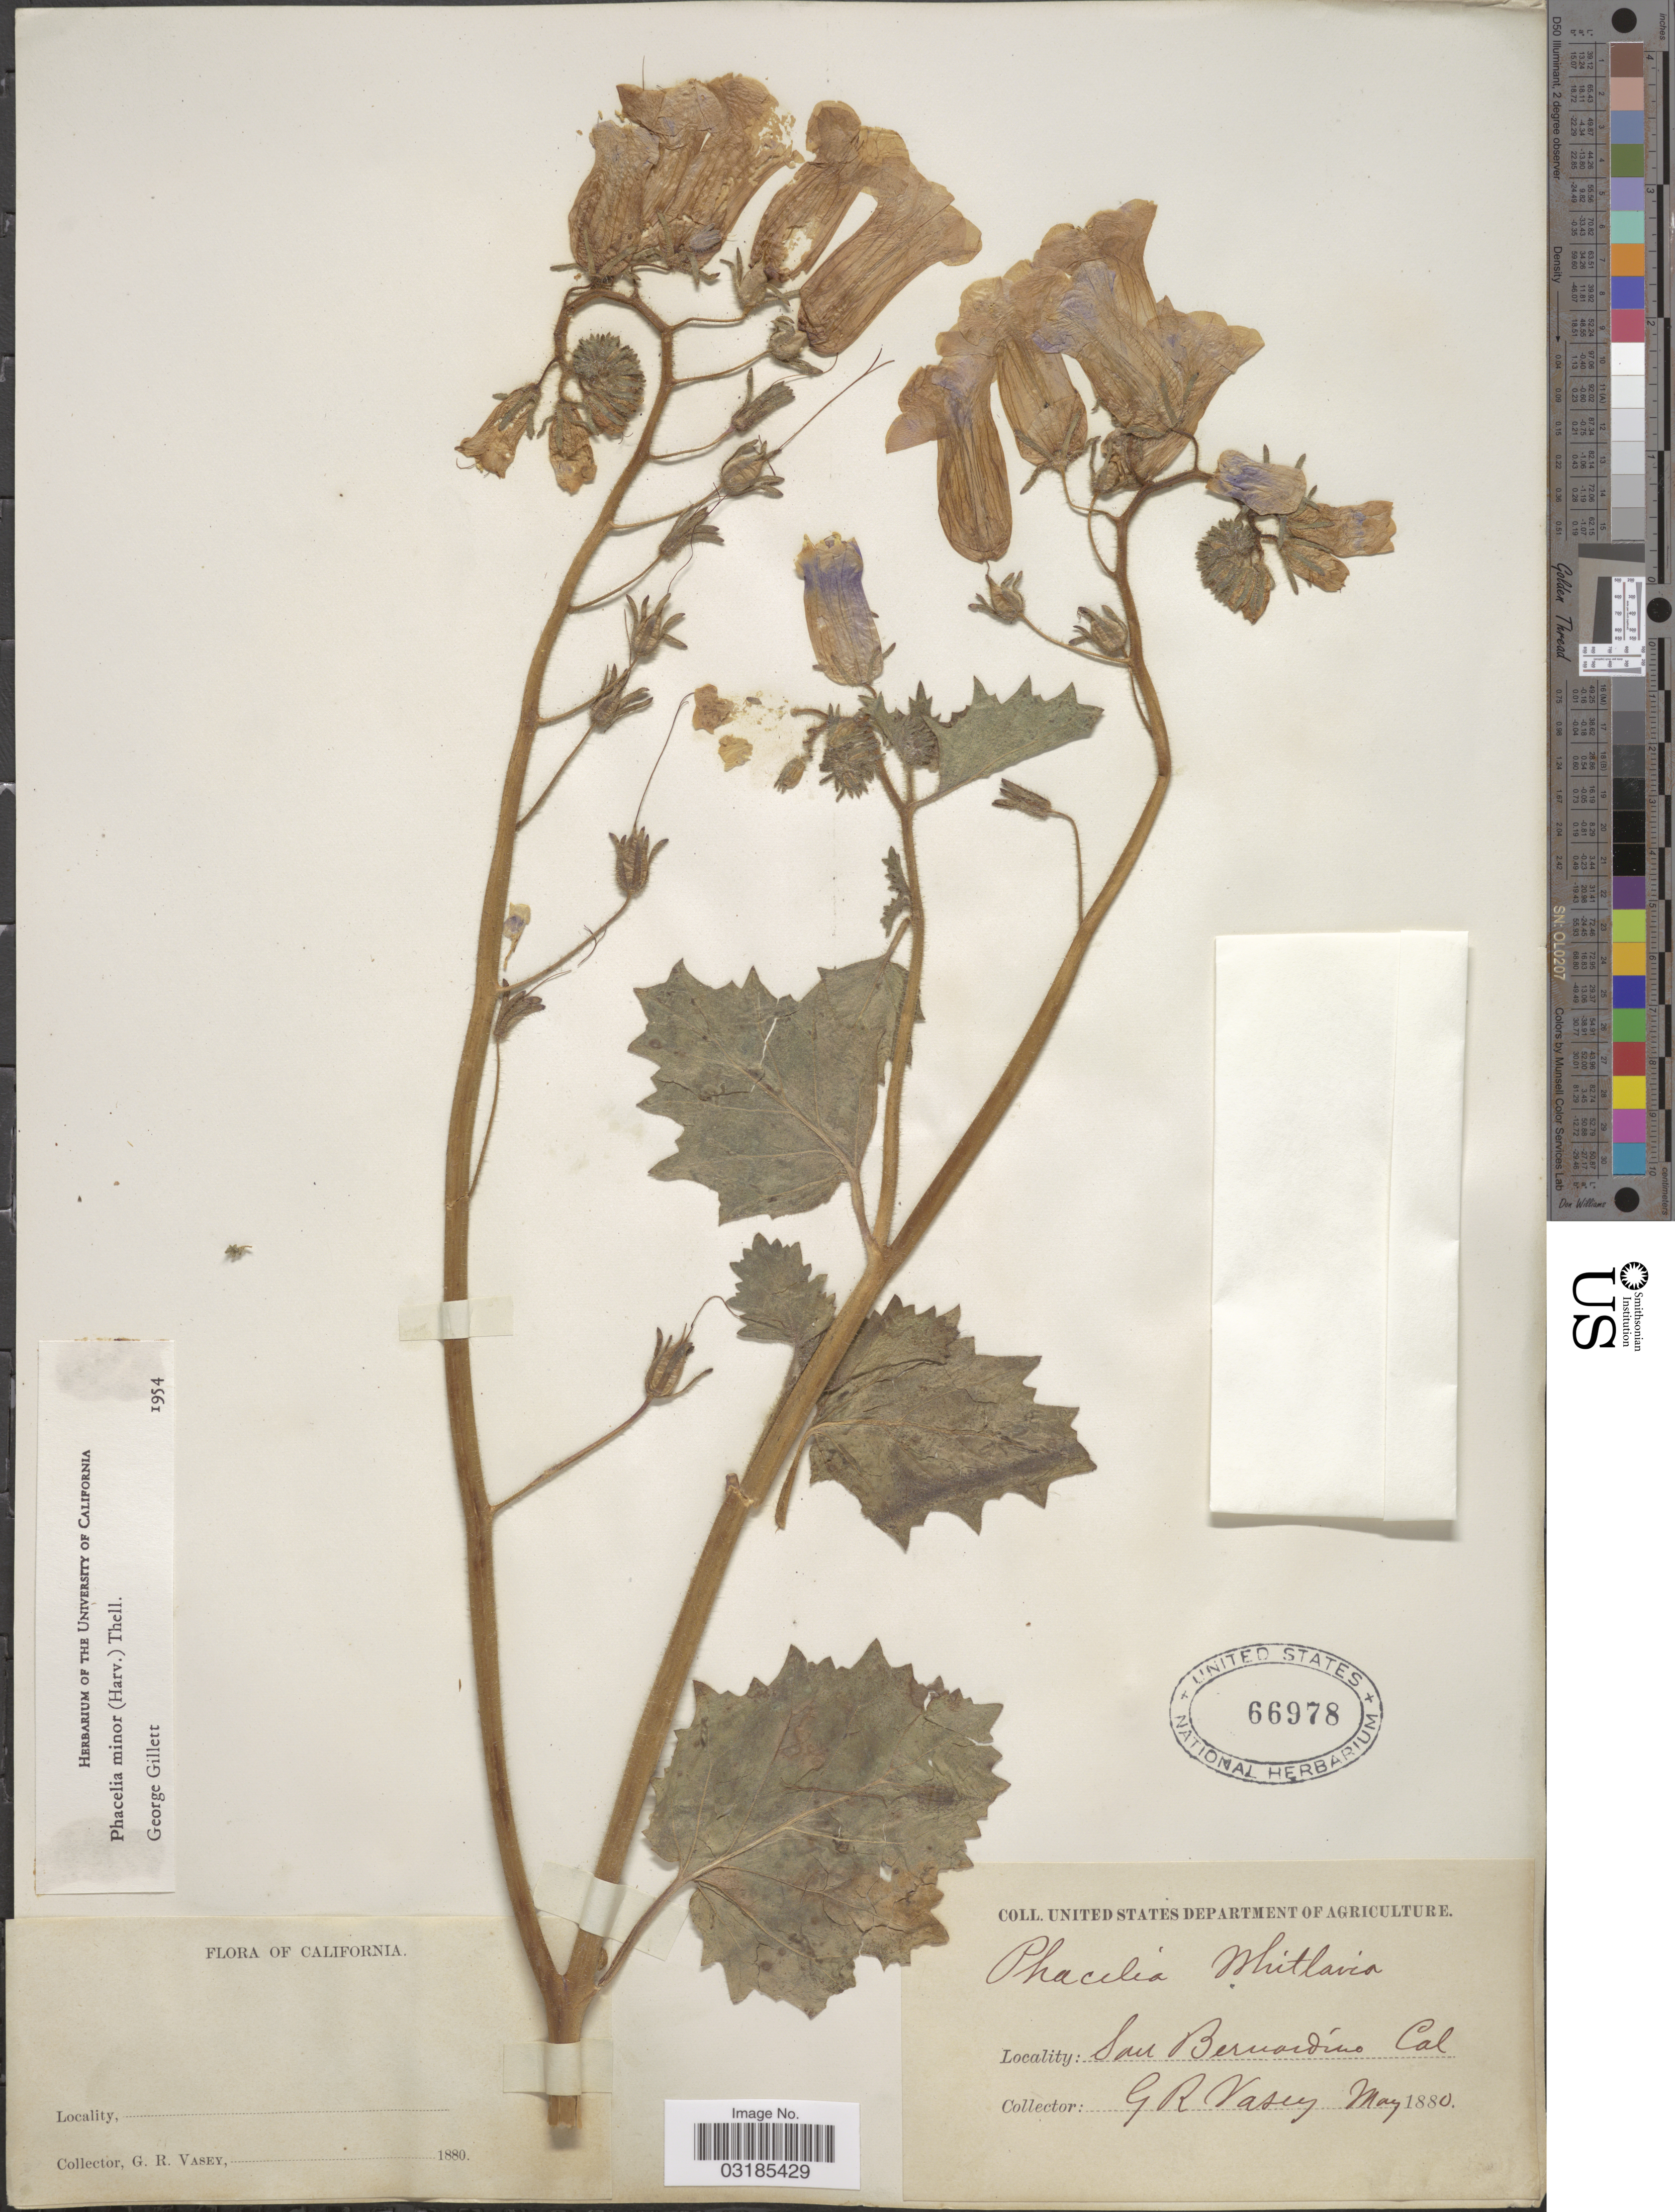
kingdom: Plantae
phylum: Tracheophyta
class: Magnoliopsida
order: Boraginales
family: Hydrophyllaceae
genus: Phacelia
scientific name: Phacelia minor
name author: (Harv.) Thell.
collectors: G. R. Vasey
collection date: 1880-05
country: United States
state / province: California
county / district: San Bernardino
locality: San Bernardino.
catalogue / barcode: US 66978